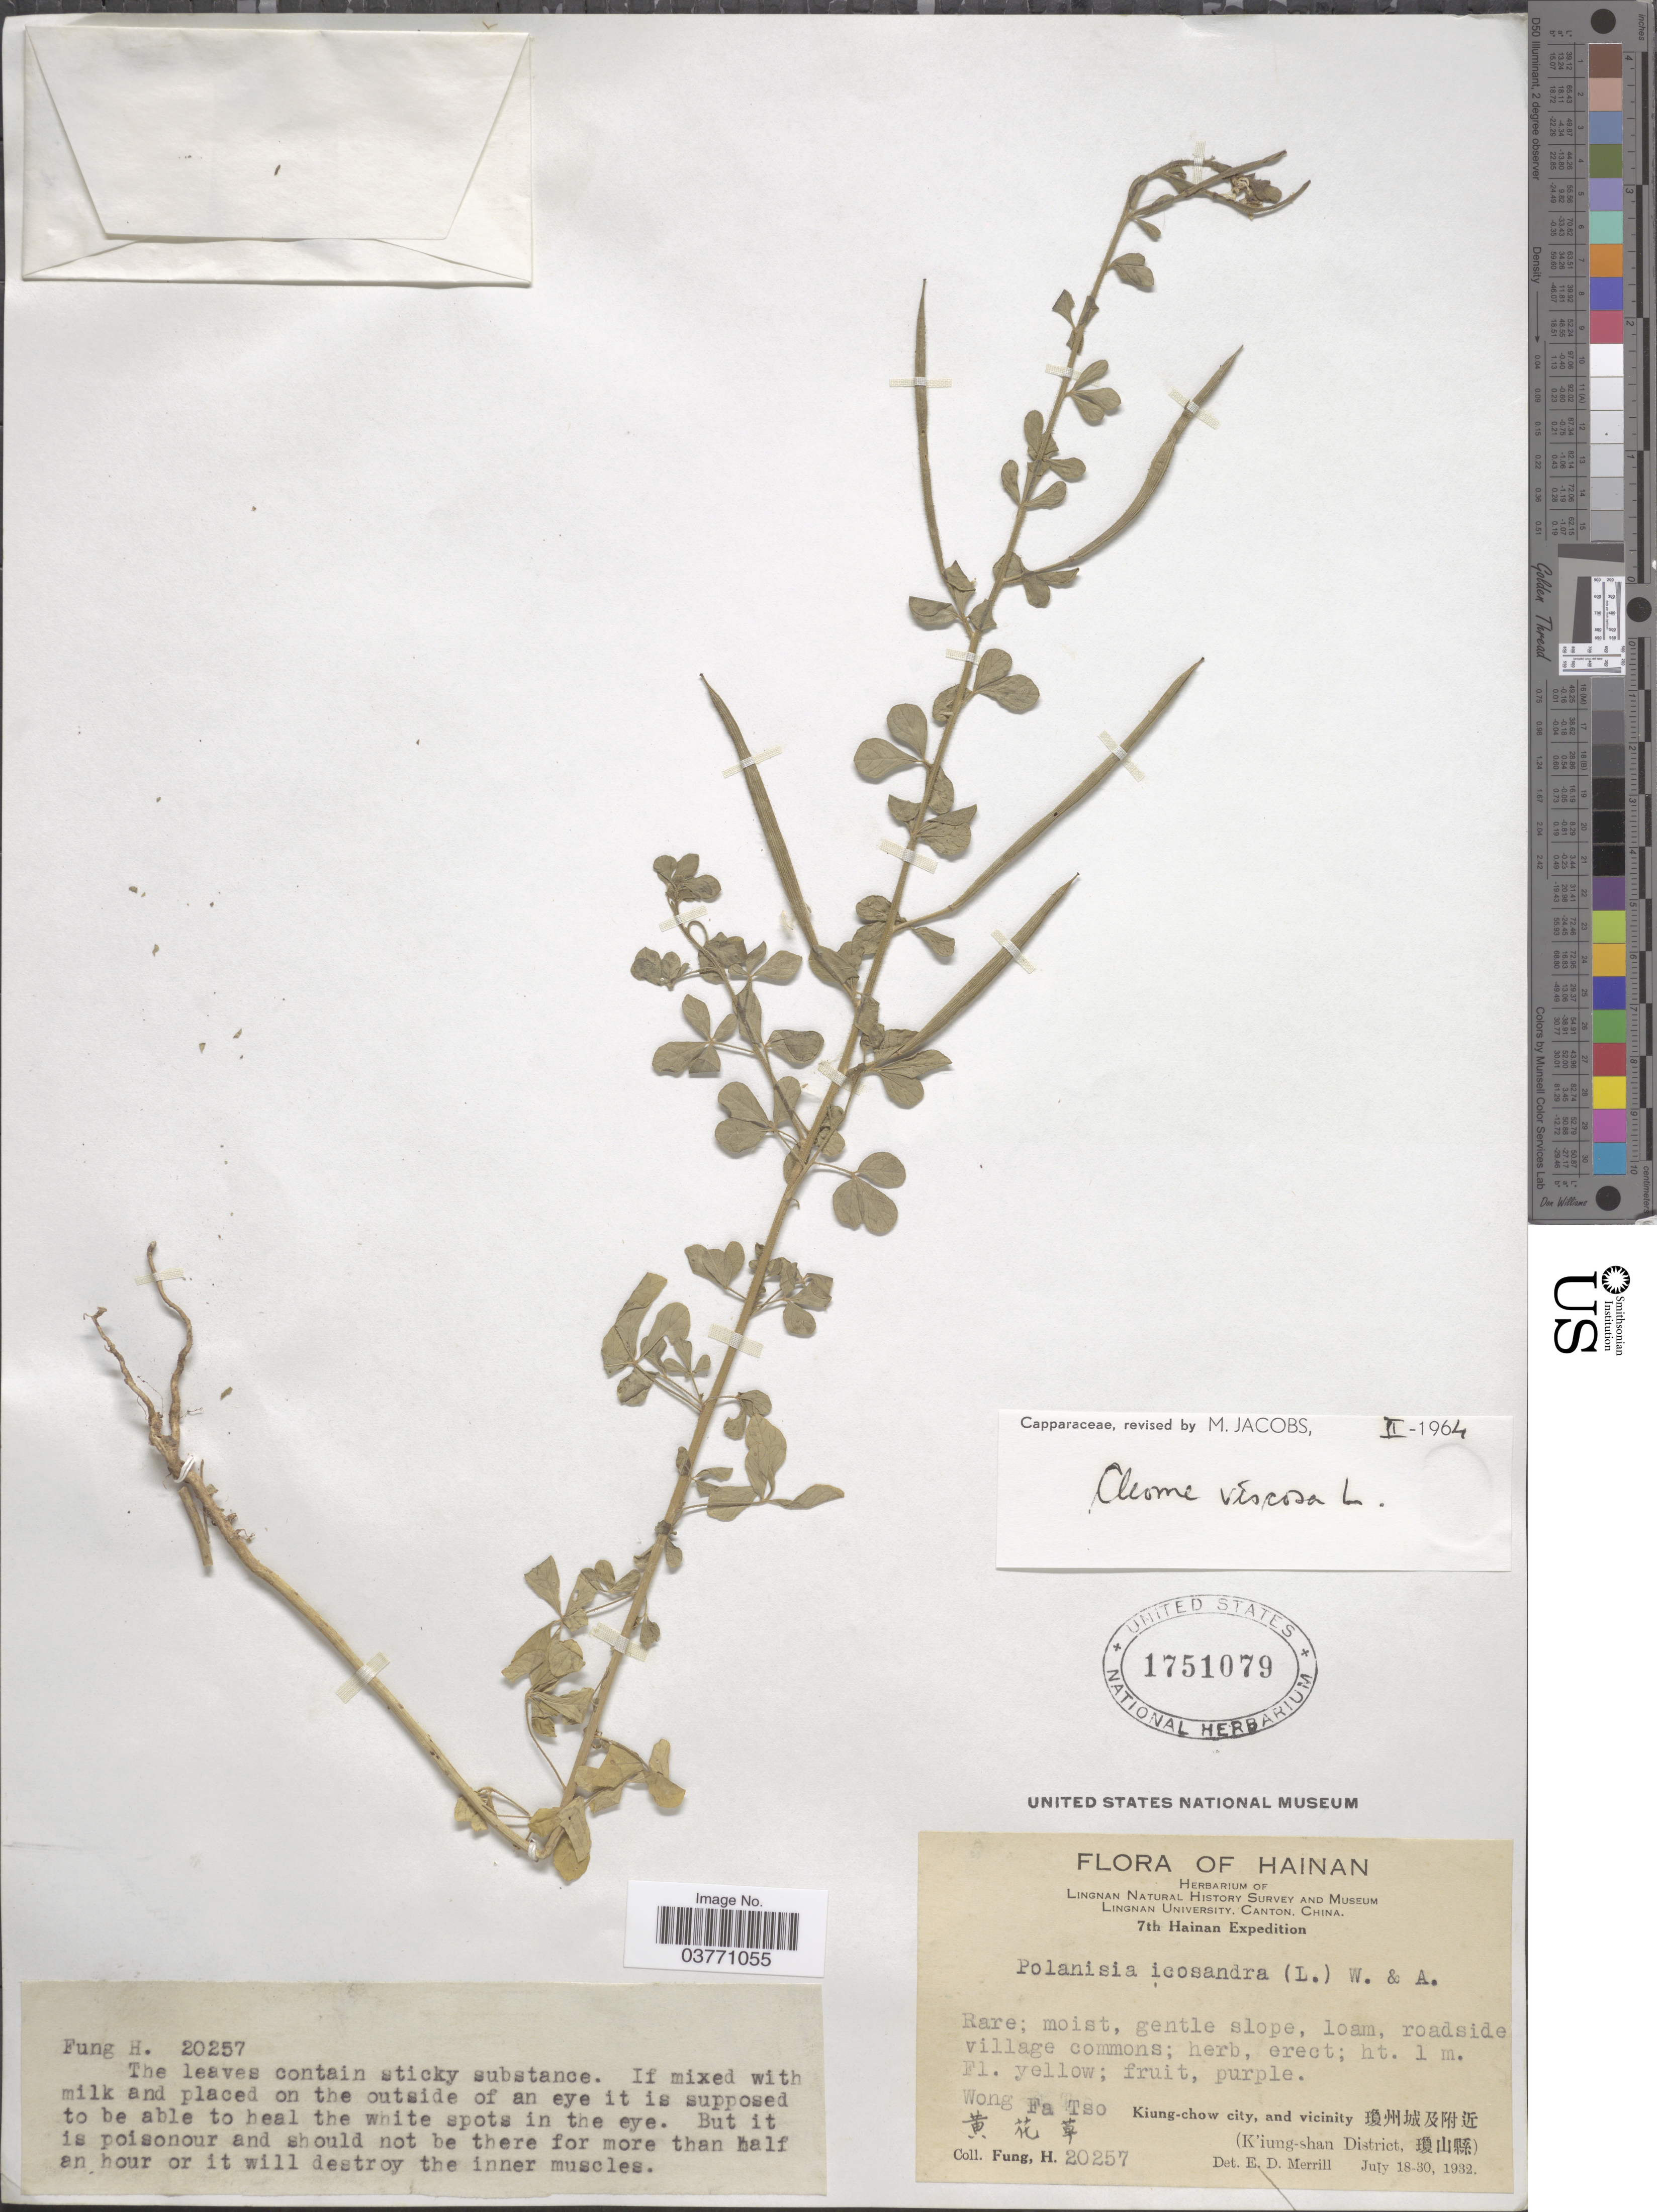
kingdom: Plantae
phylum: Tracheophyta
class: Magnoliopsida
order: Brassicales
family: Cleomaceae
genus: Arivela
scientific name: Arivela viscosa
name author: (L.) Raf.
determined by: Strong, M. T., (US), Smithsonian Institution - National Museum of Natural History (UNITED STATES)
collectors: H. Fung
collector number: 20257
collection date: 1932-07-18/1932-07-30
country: China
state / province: Hainan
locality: Wong Fa Tso X. Kiung-chow city, and vicinity X. (K'iung-shan District, X).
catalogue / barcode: US 1751079